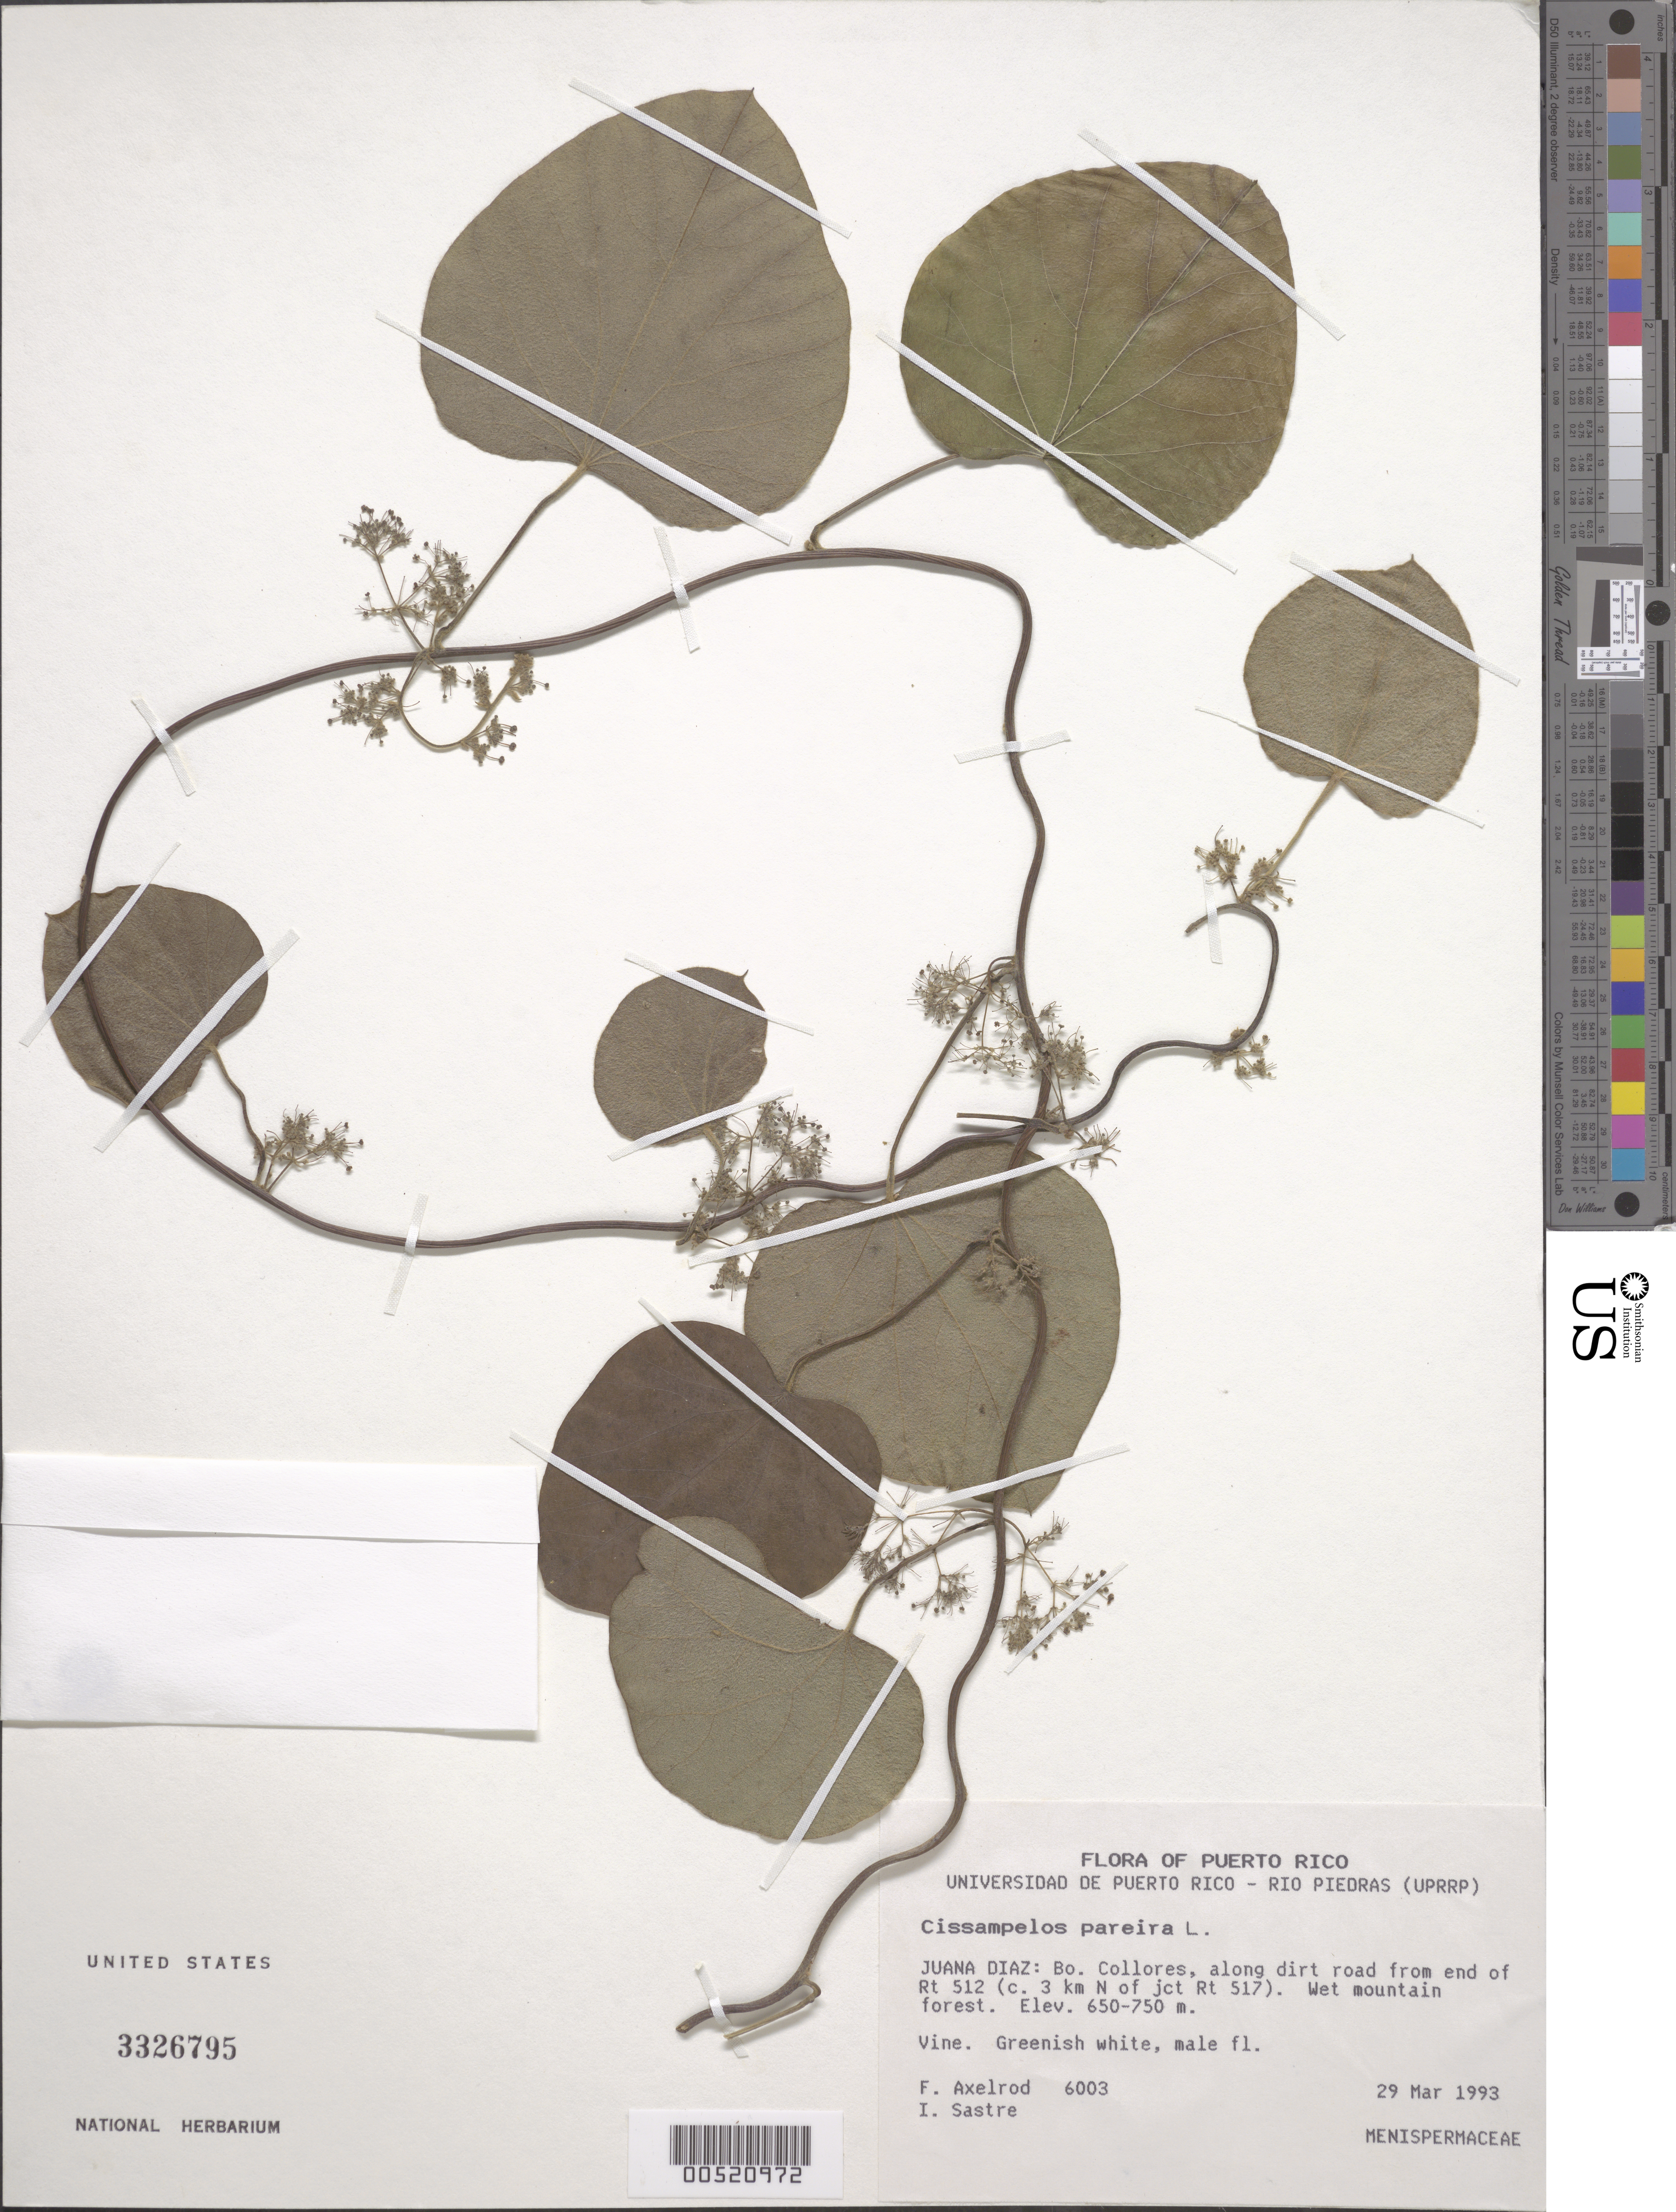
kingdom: Plantae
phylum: Tracheophyta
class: Magnoliopsida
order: Ranunculales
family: Menispermaceae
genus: Cissampelos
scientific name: Cissampelos pareira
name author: L.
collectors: F. S. Axelrod & I. Sastre-de Jesús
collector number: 6003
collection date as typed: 29 Mar 1993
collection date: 1993-03-29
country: Puerto Rico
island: Greater Antilles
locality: Juana Diaz: Bo. Collores, along dirt road from end of Rt. 512 (ca. 3 km N of jct Rt. 517).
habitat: Wet mountain forest.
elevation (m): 650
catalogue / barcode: US 3326795